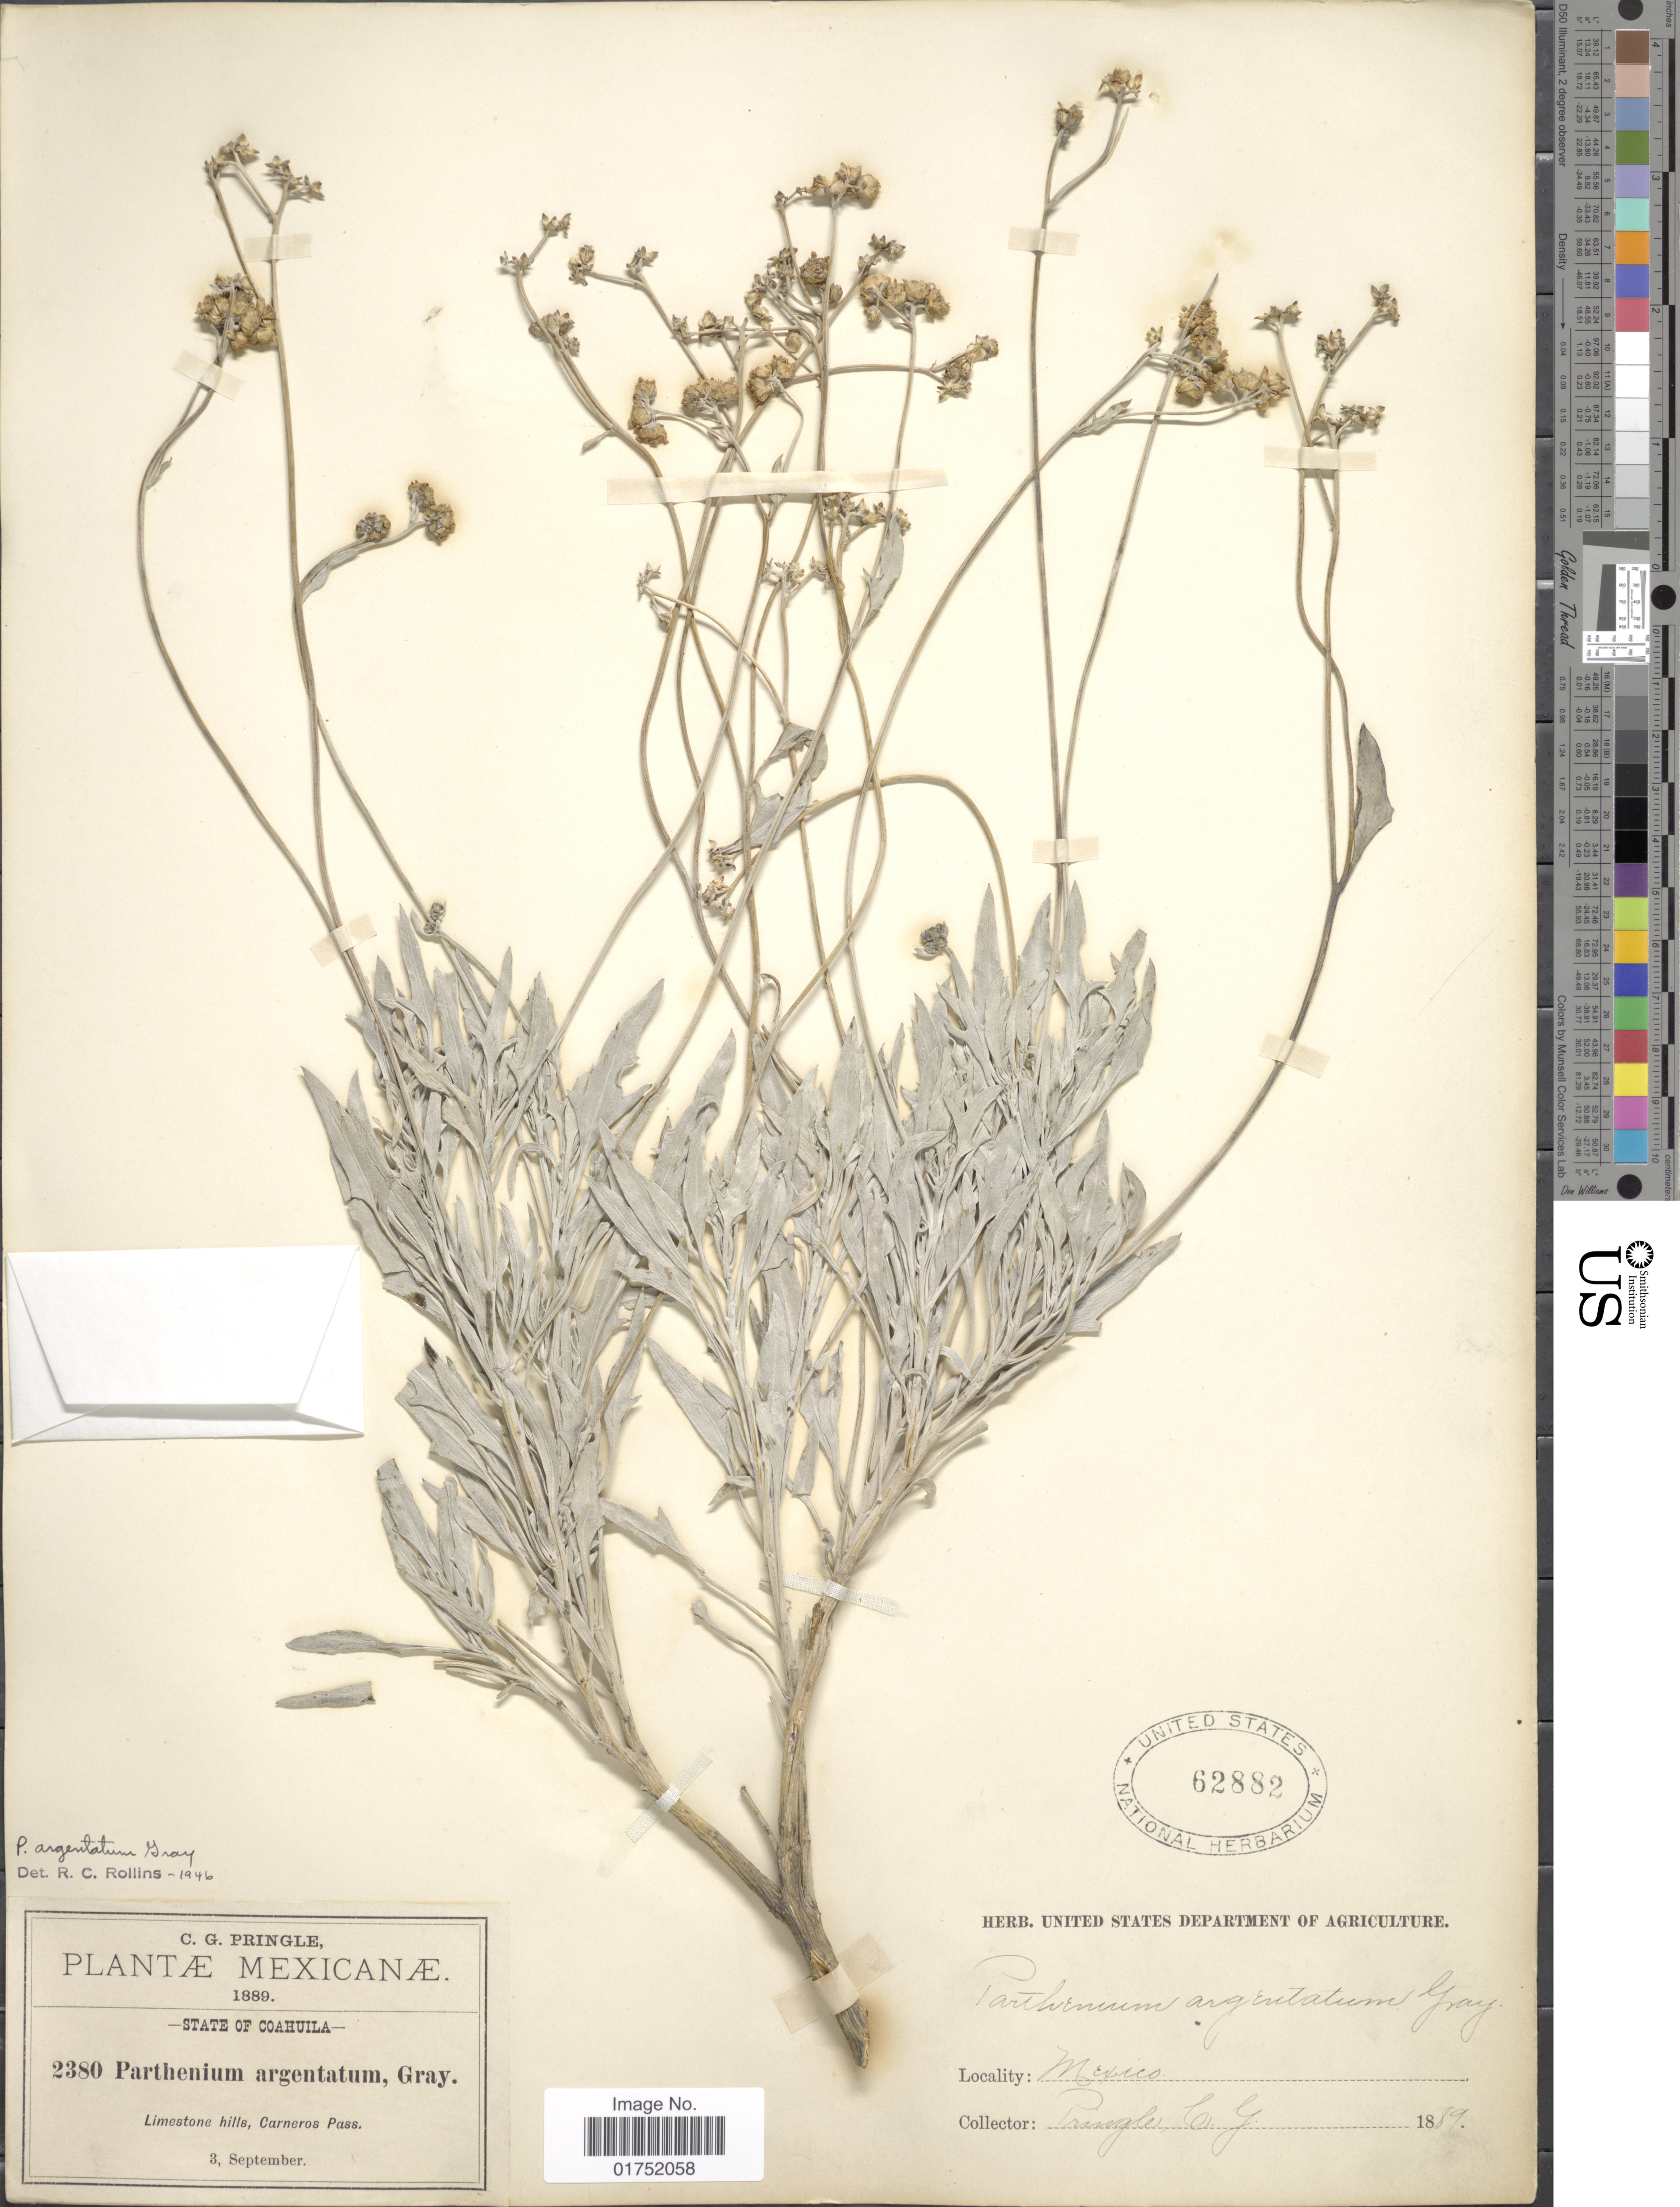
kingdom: Plantae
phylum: Tracheophyta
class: Magnoliopsida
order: Asterales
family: Asteraceae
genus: Parthenium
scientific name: Parthenium argentatum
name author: A. Gray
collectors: C. G. Pringle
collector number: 2380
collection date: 1889-09-03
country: Mexico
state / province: Coahuila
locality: Carneros Pass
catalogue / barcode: US 62882